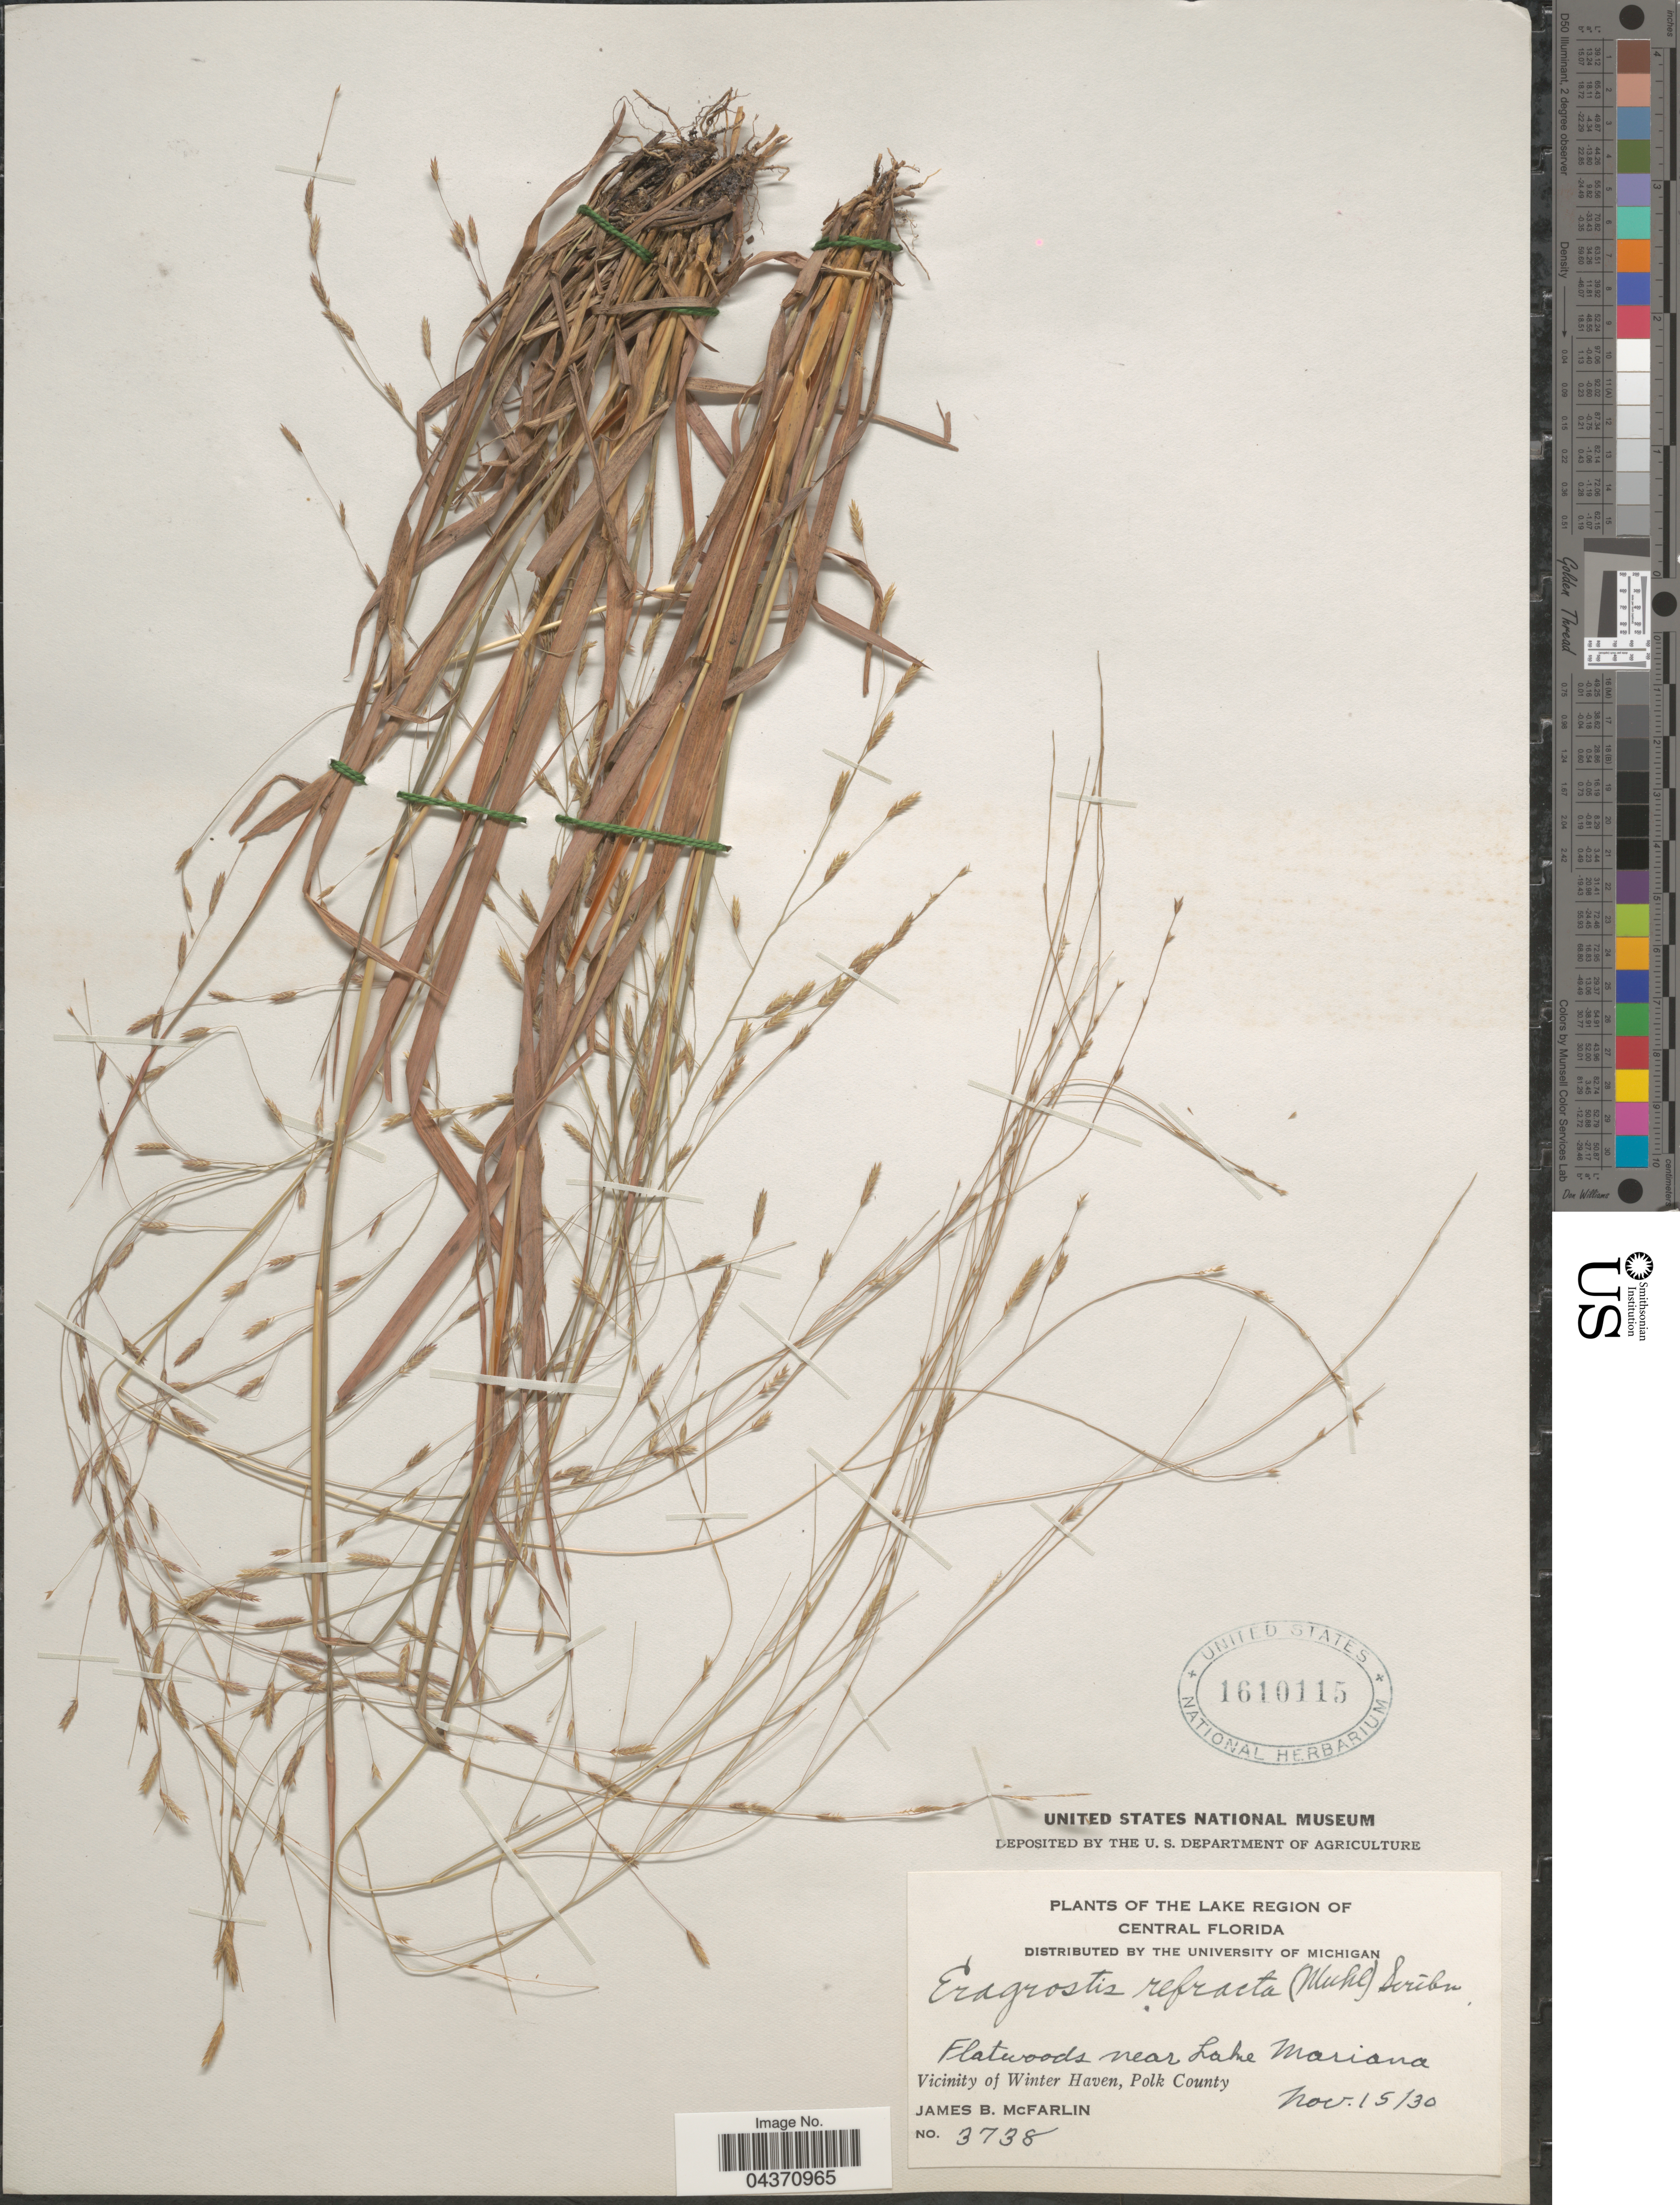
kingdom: Plantae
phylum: Tracheophyta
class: Liliopsida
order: Poales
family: Poaceae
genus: Eragrostis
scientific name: Eragrostis refracta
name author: (Muhl.) Scribn.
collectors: J. McFarlin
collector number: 3738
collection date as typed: Transcribed d/m/y: 15/11/30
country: United States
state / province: Florida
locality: The Lake Region of Central Florida. Flatwoods near Lake Mariana. Vicinity of Winter Haven, Polk County.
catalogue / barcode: US 1610115